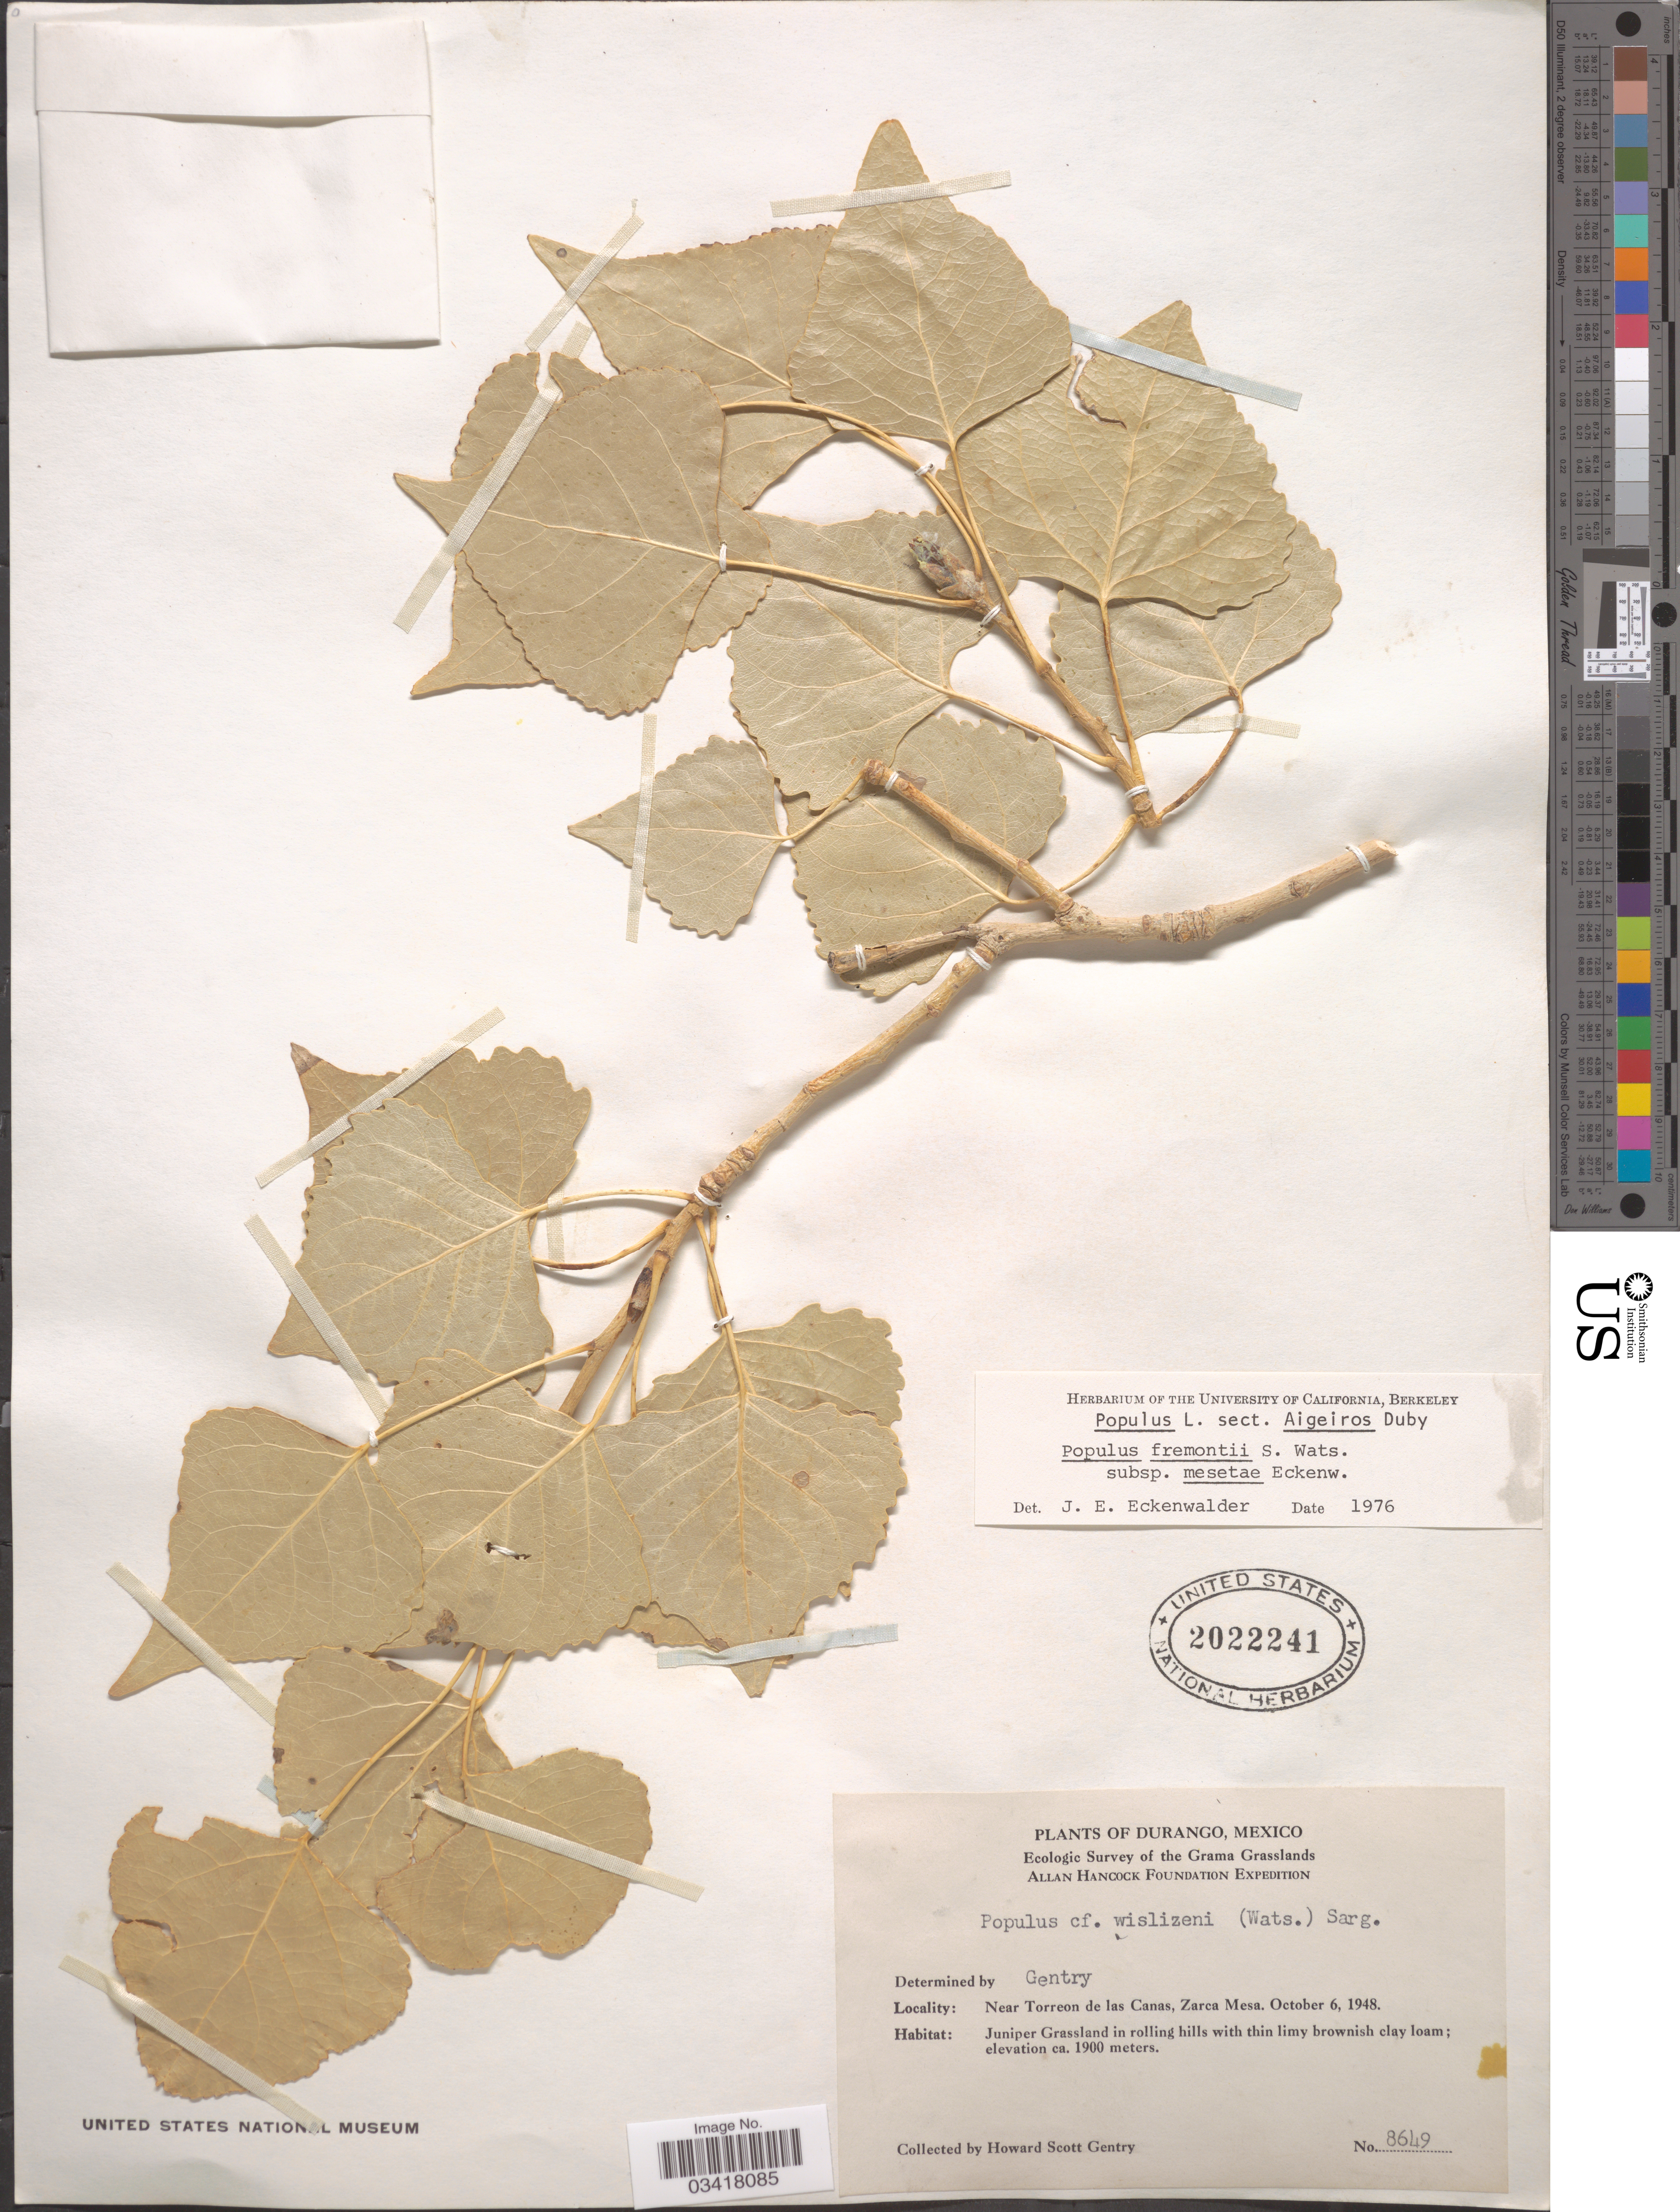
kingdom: Plantae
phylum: Tracheophyta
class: Magnoliopsida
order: Malpighiales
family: Salicaceae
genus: Populus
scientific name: Populus fremontii subsp. mesetae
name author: Eckenw.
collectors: H. S. Gentry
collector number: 8649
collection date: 1948-10-06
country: Mexico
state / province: Durango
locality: Near Torreon de las Canas, Zarca Mesa.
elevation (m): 1900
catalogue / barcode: US 2022241